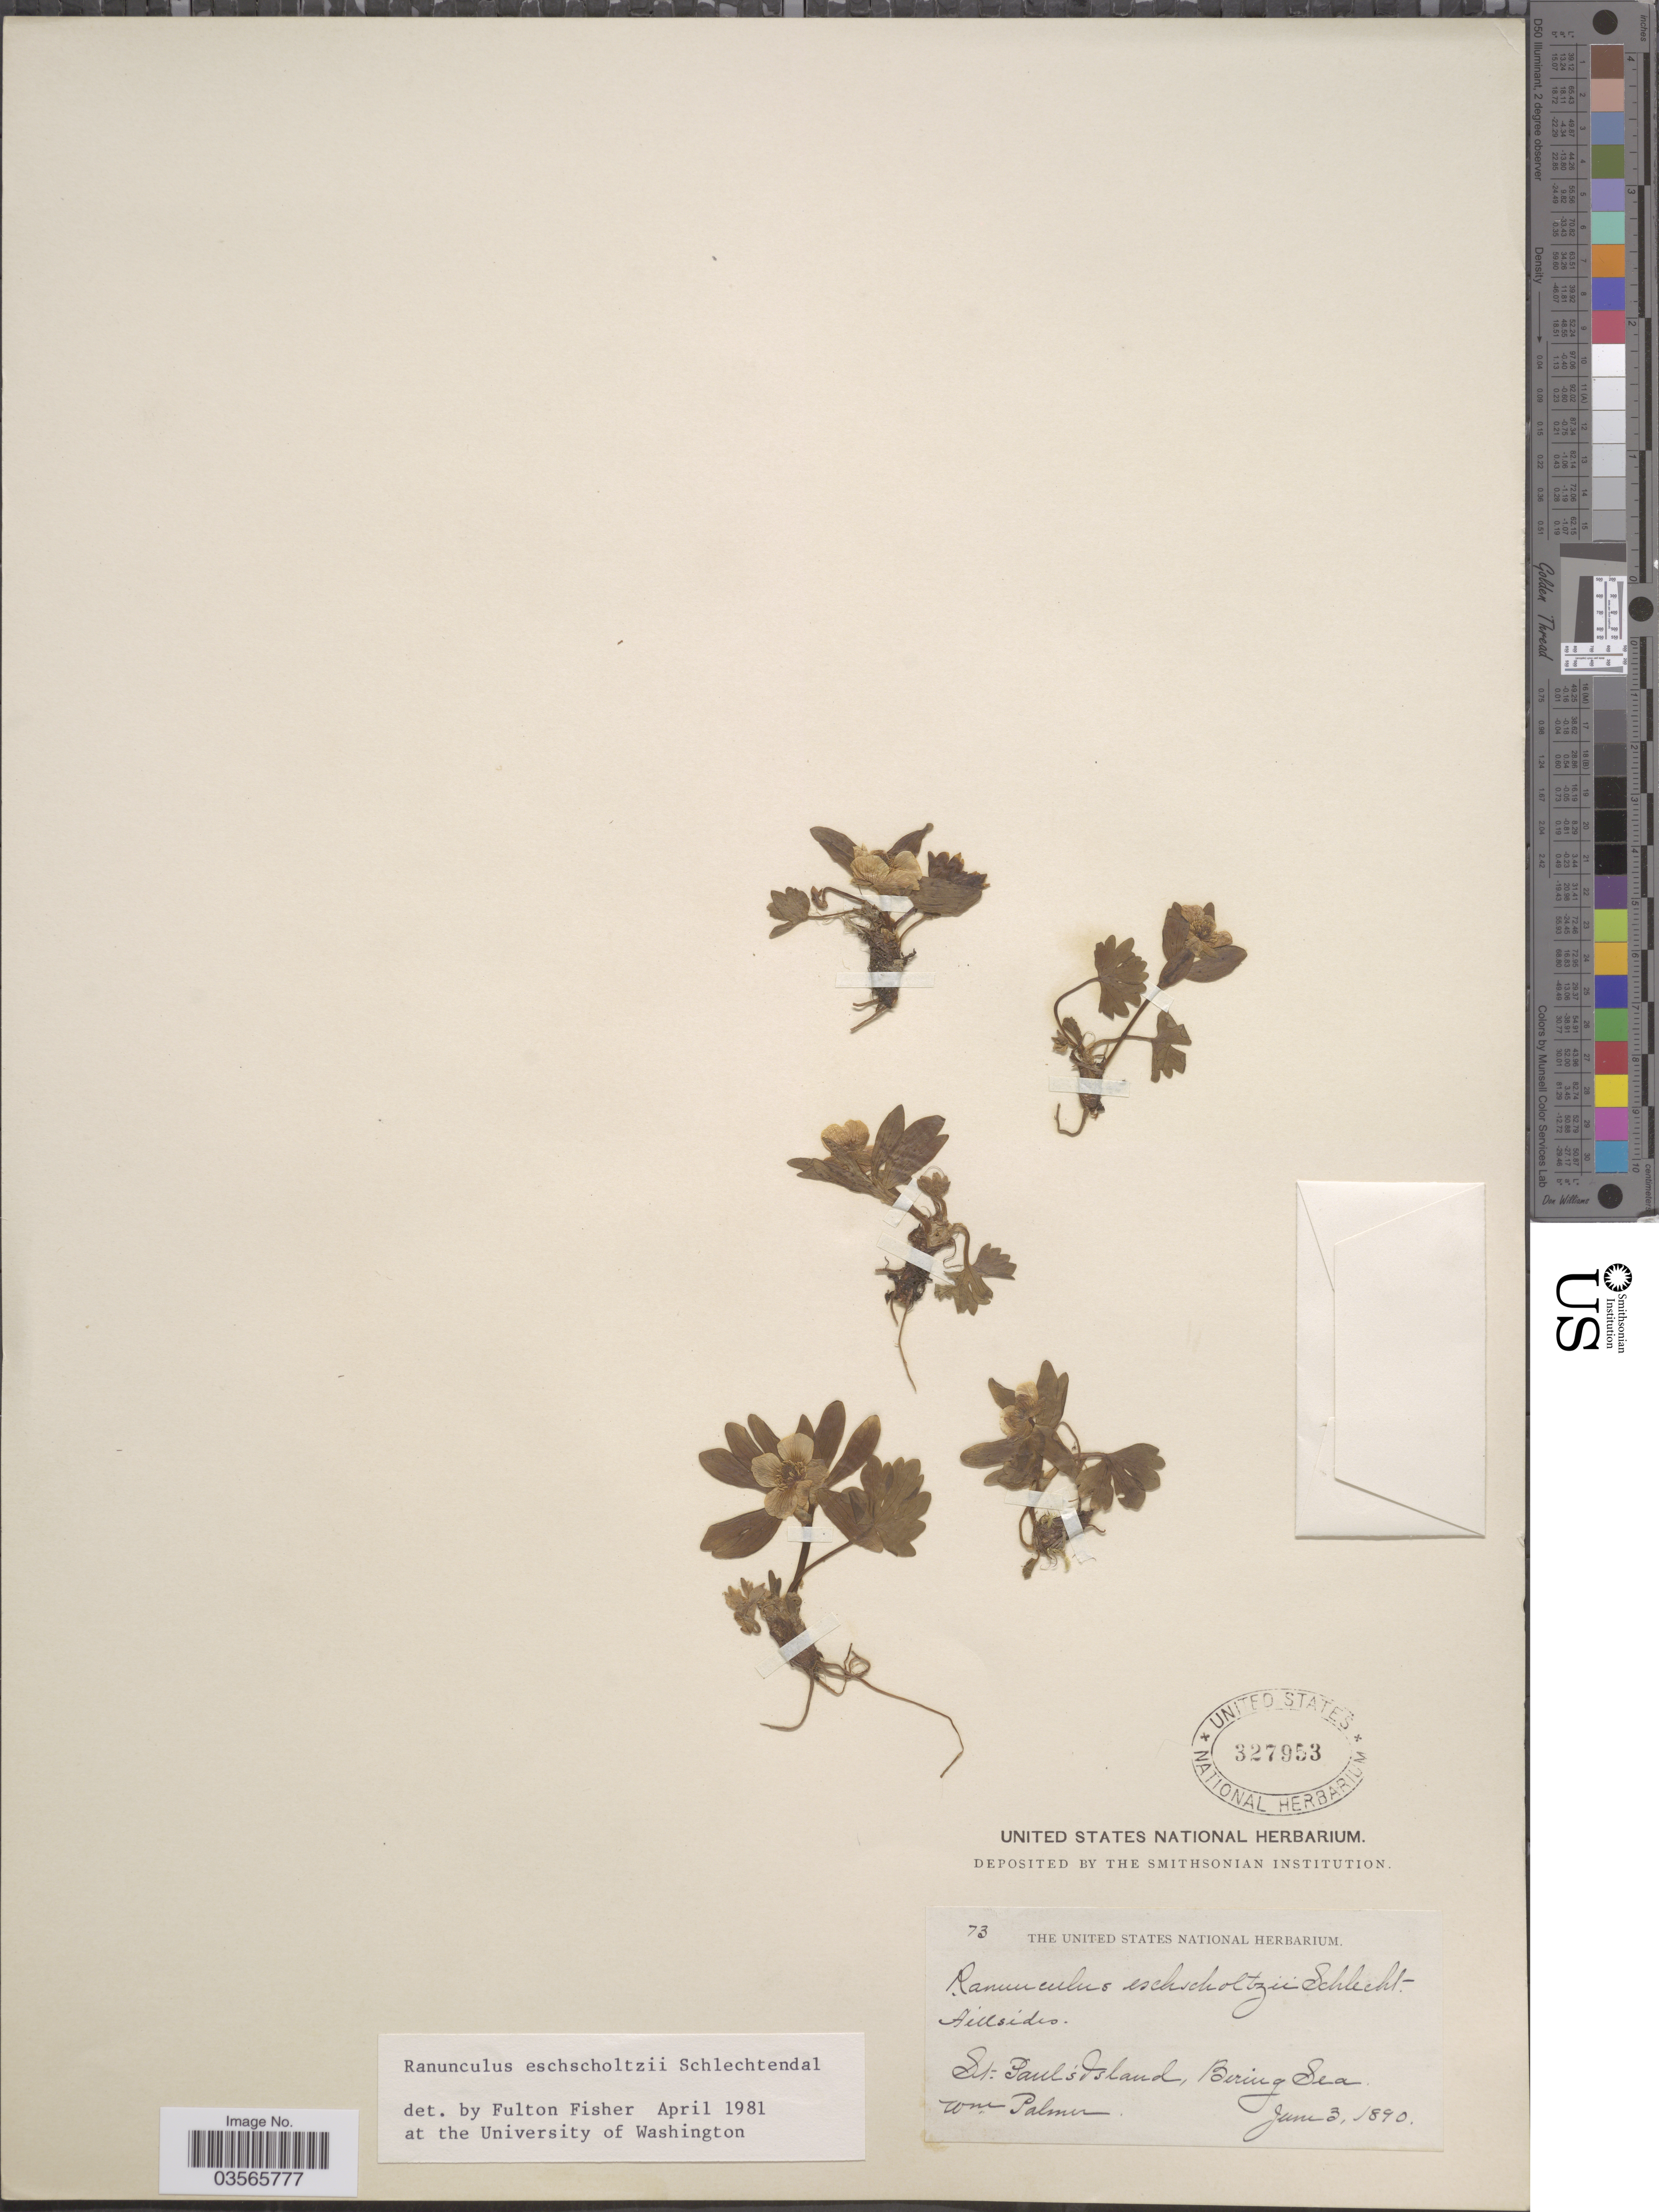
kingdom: Plantae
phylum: Tracheophyta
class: Magnoliopsida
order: Ranunculales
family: Ranunculaceae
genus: Ranunculus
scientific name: Ranunculus eschscholtzii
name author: Schltdl.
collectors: W. Palmer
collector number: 73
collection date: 1890-06-03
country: United States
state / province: Alaska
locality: St. Paul Island, Bering Sea.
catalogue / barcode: US 327953